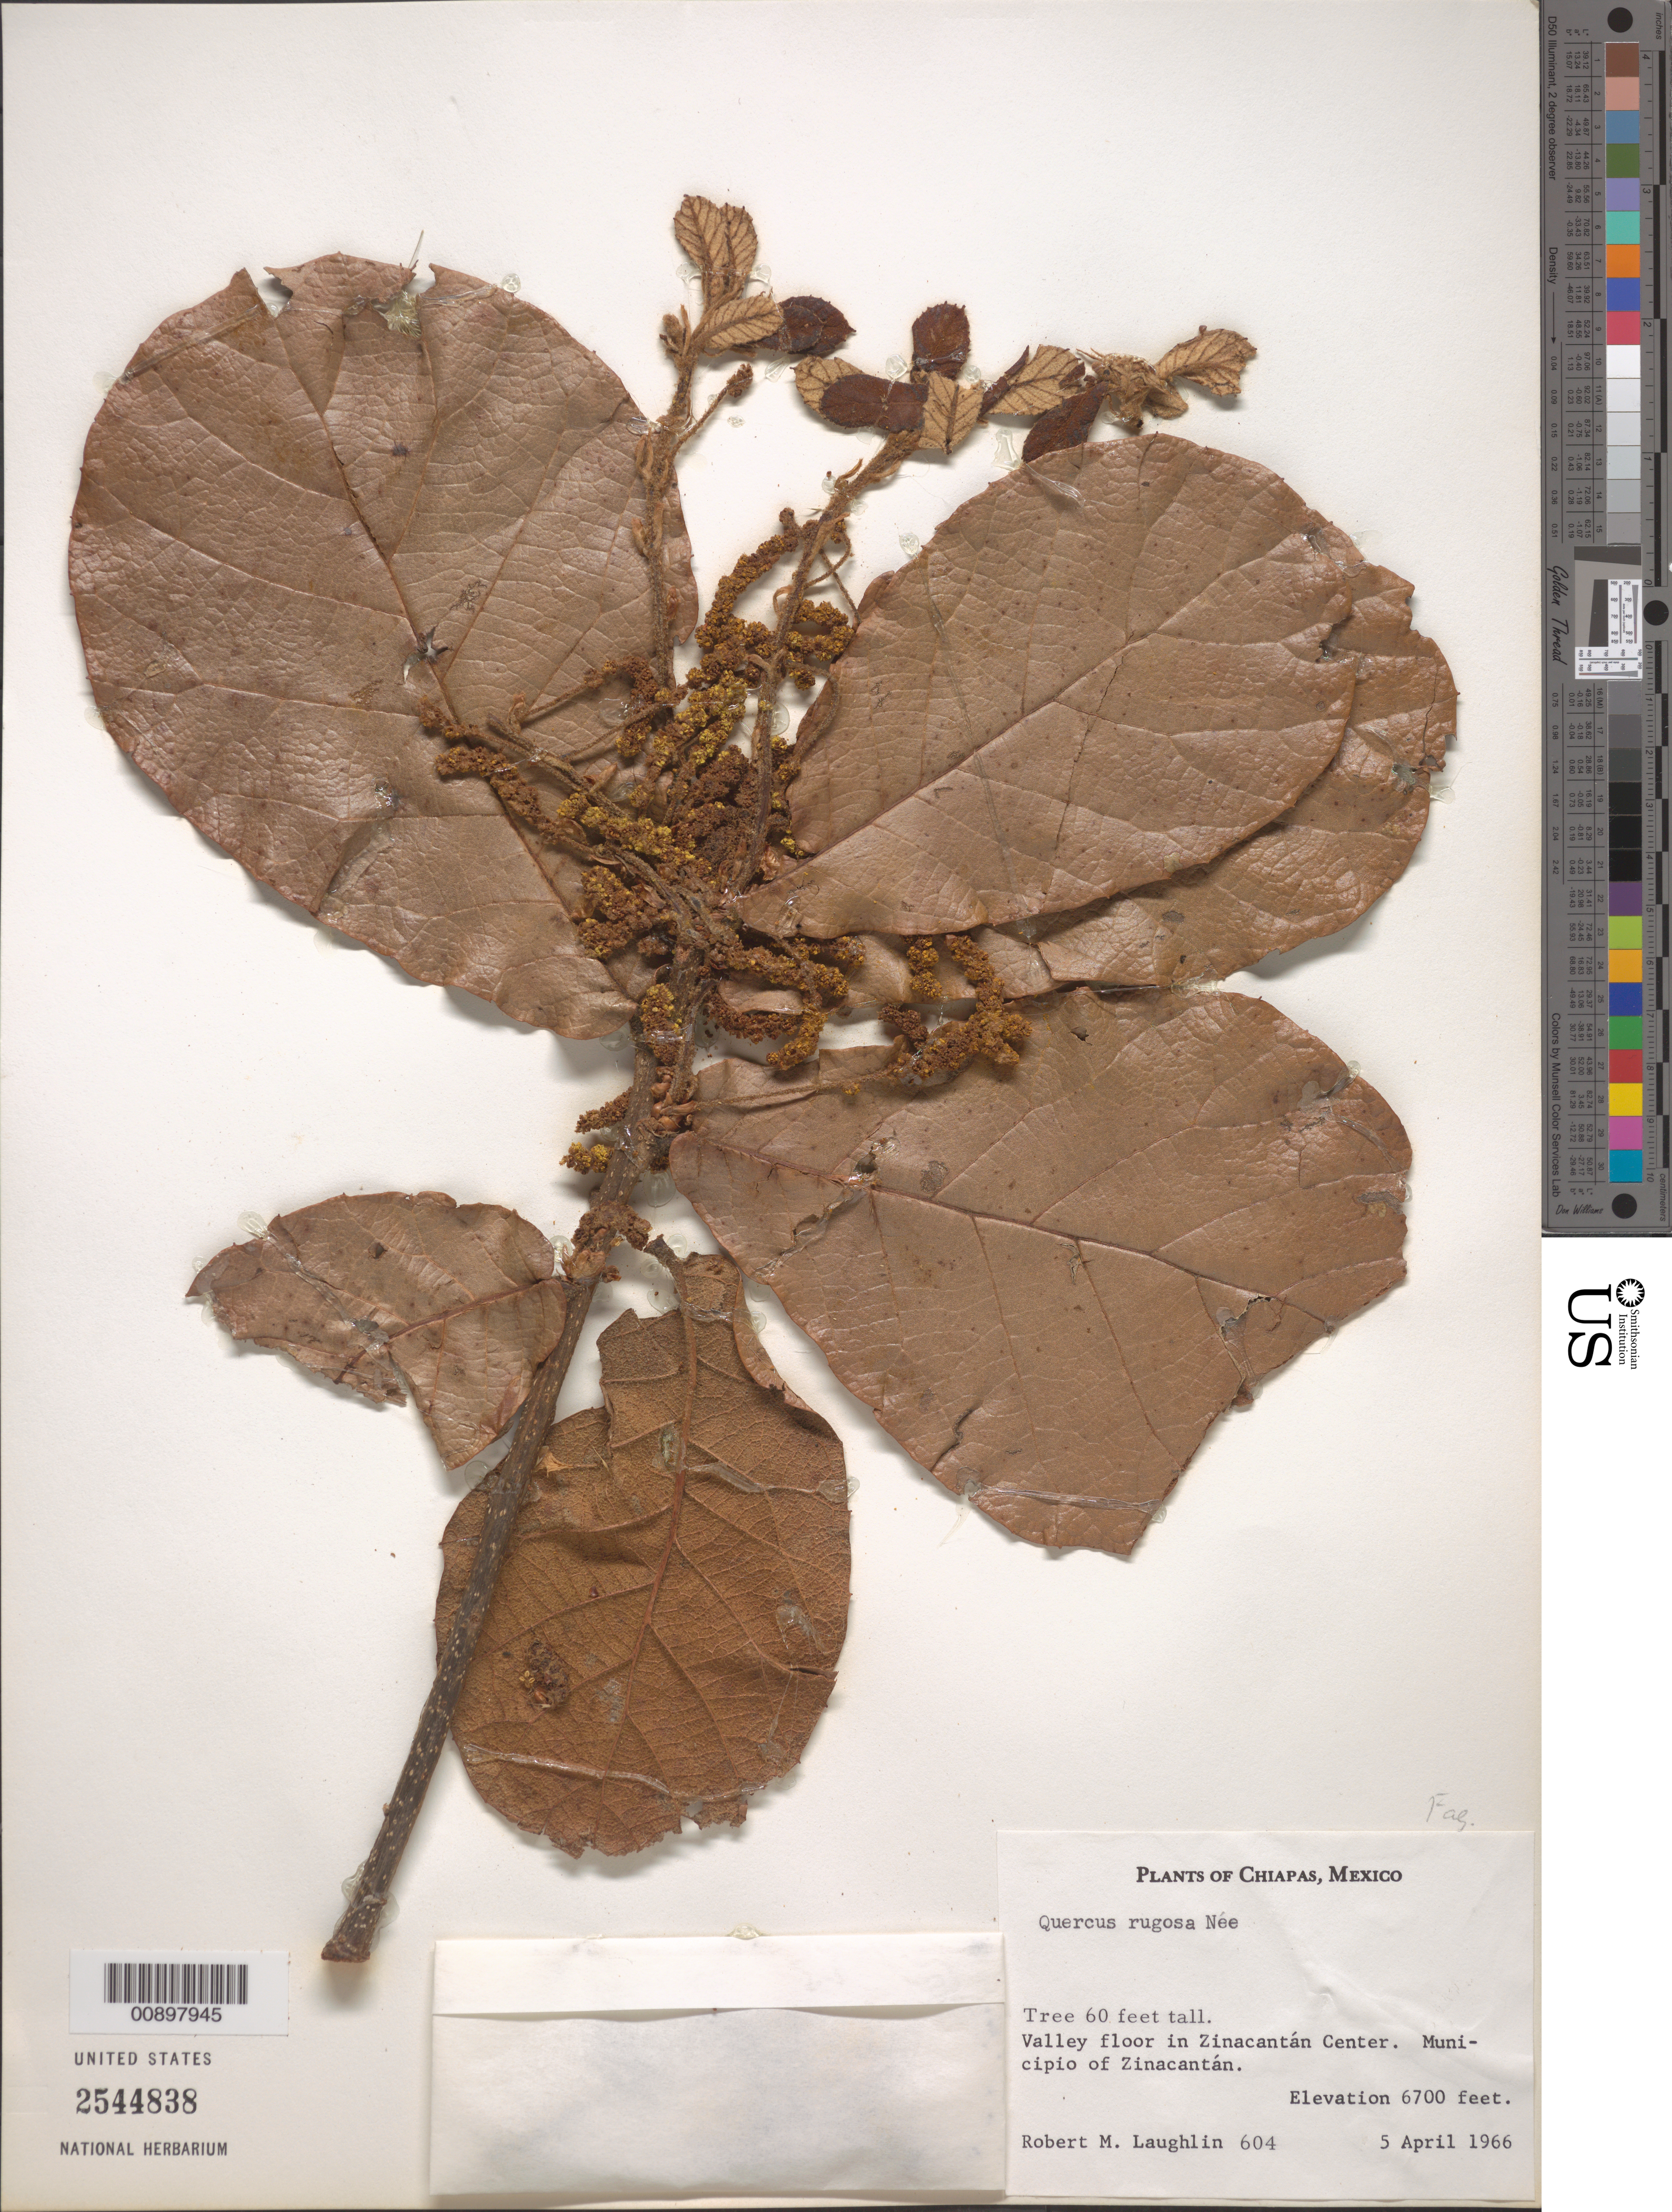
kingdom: Plantae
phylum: Tracheophyta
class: Magnoliopsida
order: Fagales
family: Fagaceae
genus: Quercus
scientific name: Quercus rugosa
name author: Née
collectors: R. M. Laughlin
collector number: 604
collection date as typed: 05 Apr 1966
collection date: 1966-04-05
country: Mexico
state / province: Chiapas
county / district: Zinacantán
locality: Valley floor in Zinacantán Center, Municipio of Zinacantán.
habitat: Valley floor.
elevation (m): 2042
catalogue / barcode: US 2544838